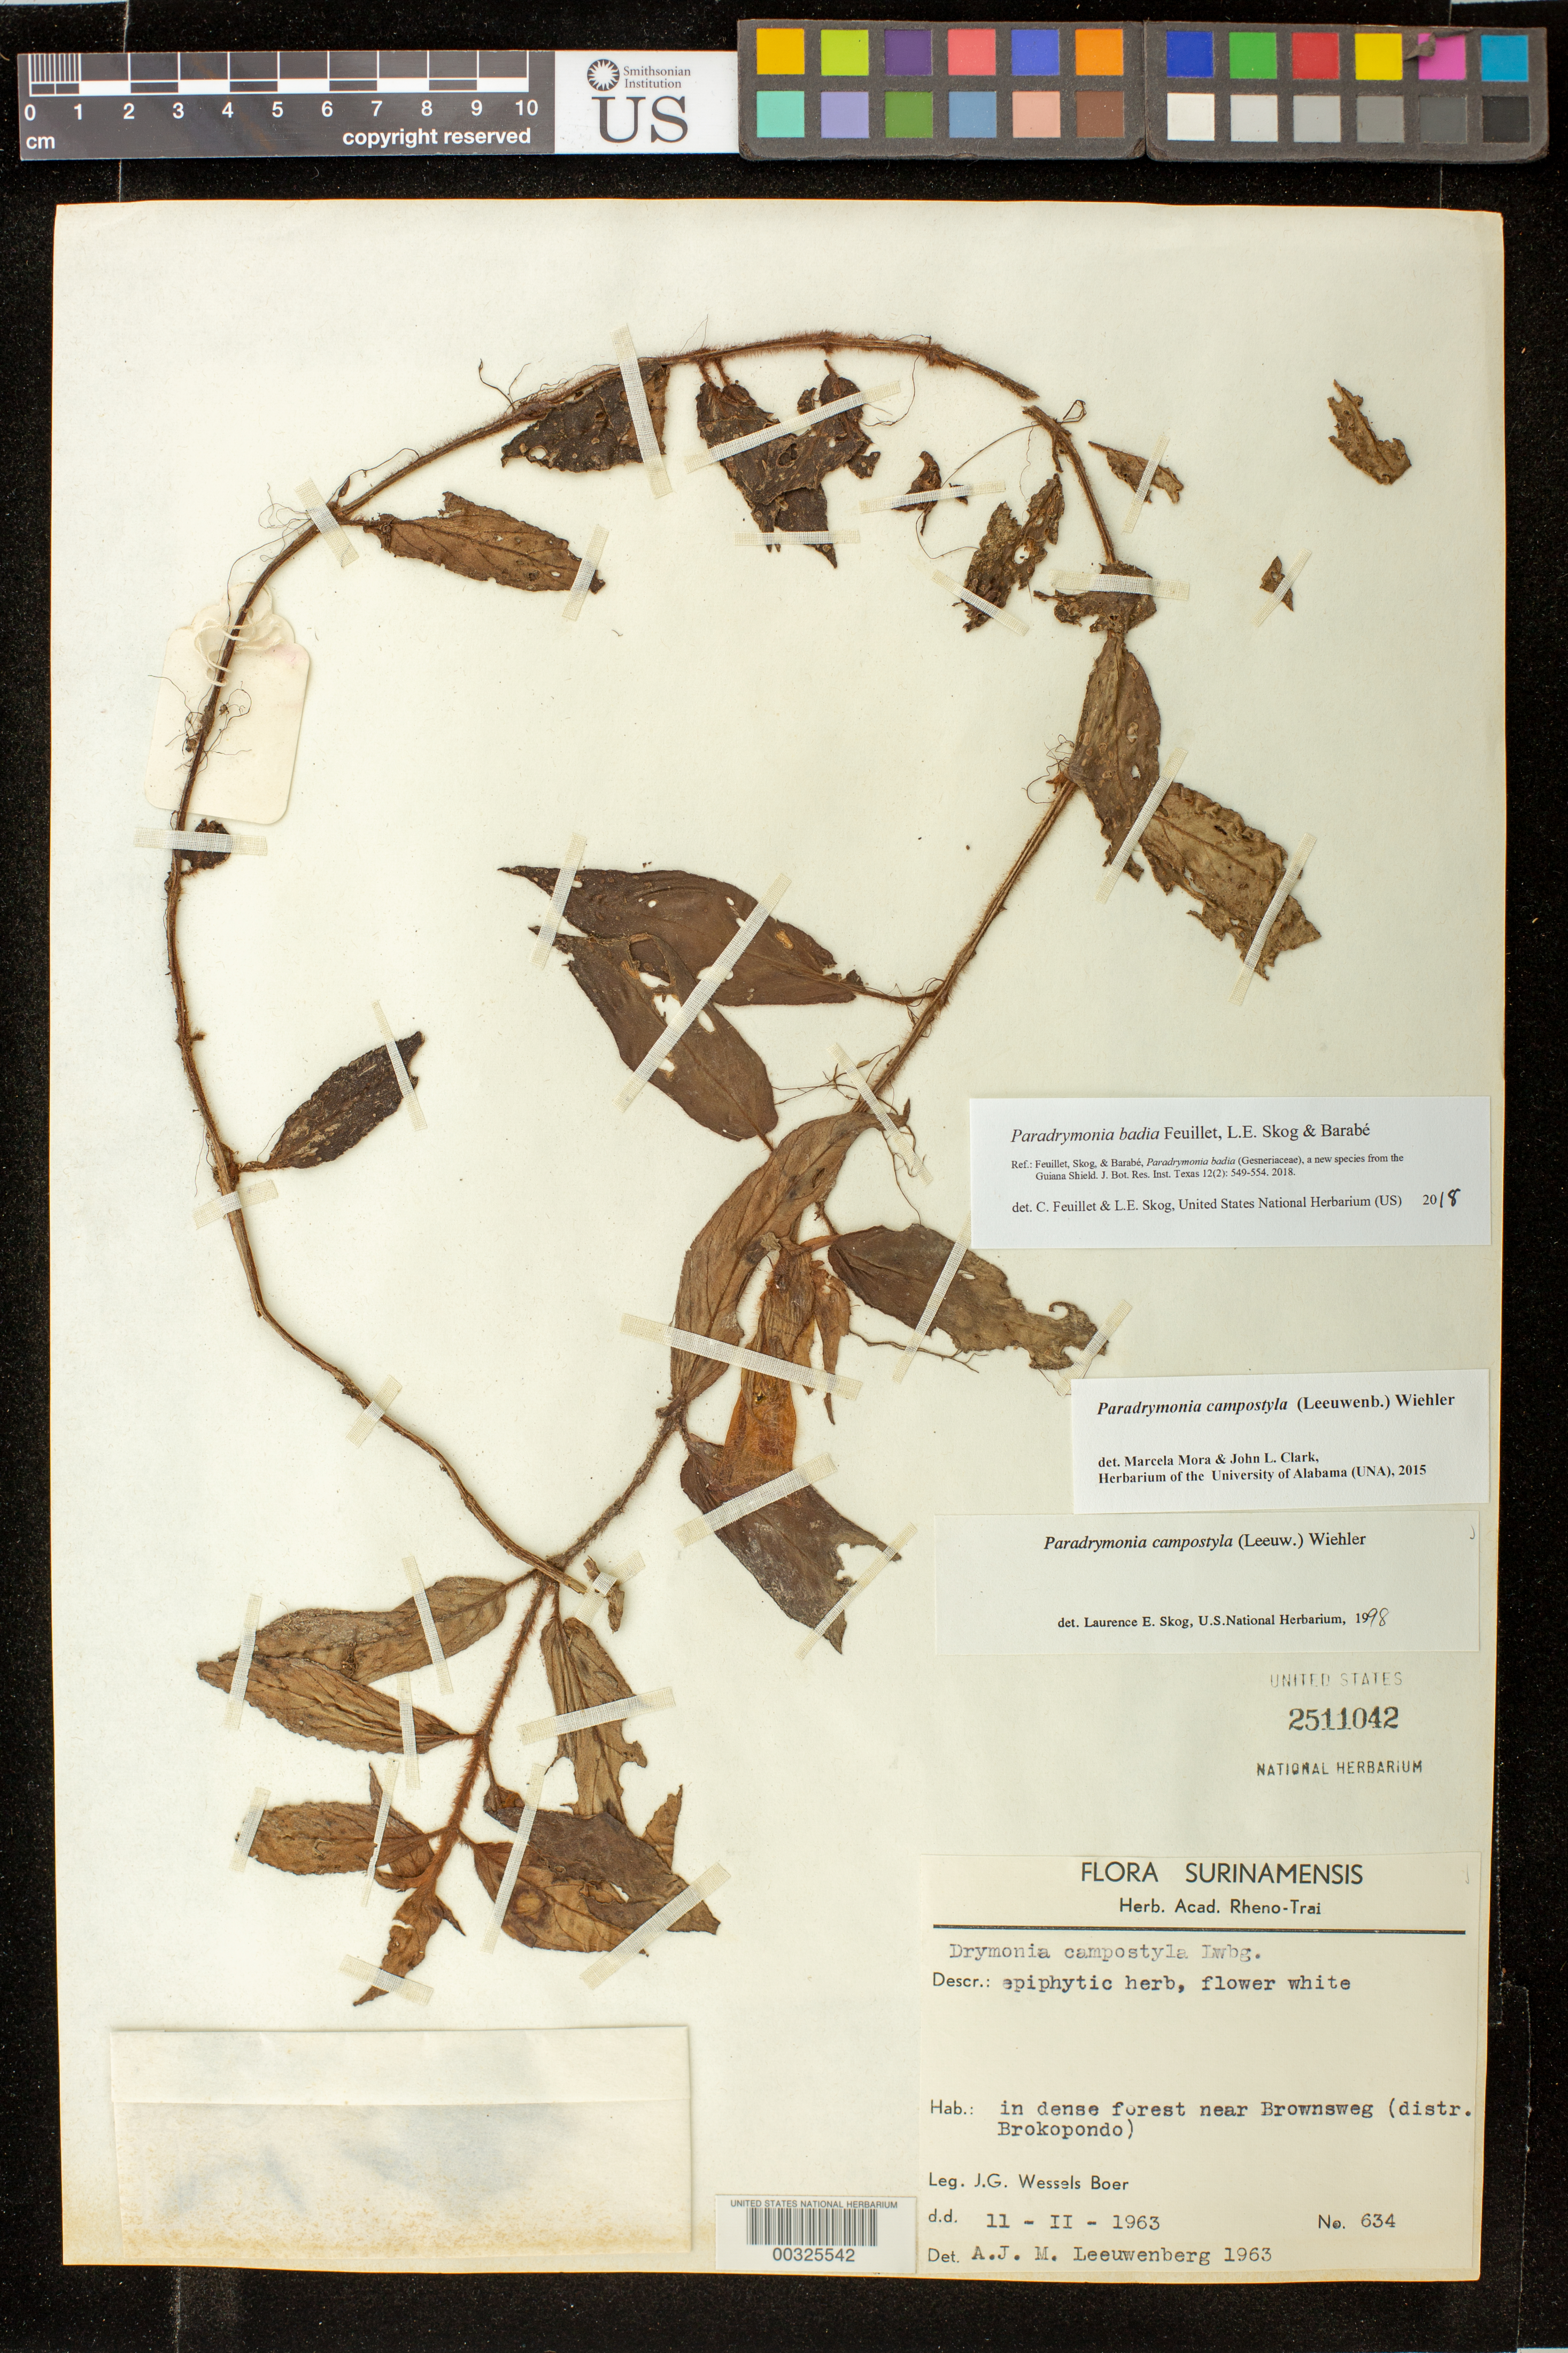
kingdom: Plantae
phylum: Tracheophyta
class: Magnoliopsida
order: Lamiales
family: Gesneriaceae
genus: Paradrymonia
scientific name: Paradrymonia badia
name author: Feuillet et al.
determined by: Skog, Laurence E.; Feuillet, C.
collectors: J. G. Wessels Boer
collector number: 634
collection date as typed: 11 Feb 1963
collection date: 1963-02-11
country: Suriname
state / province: Brokopondo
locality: Near Brownsberg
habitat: In dense forest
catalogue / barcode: US 2511042